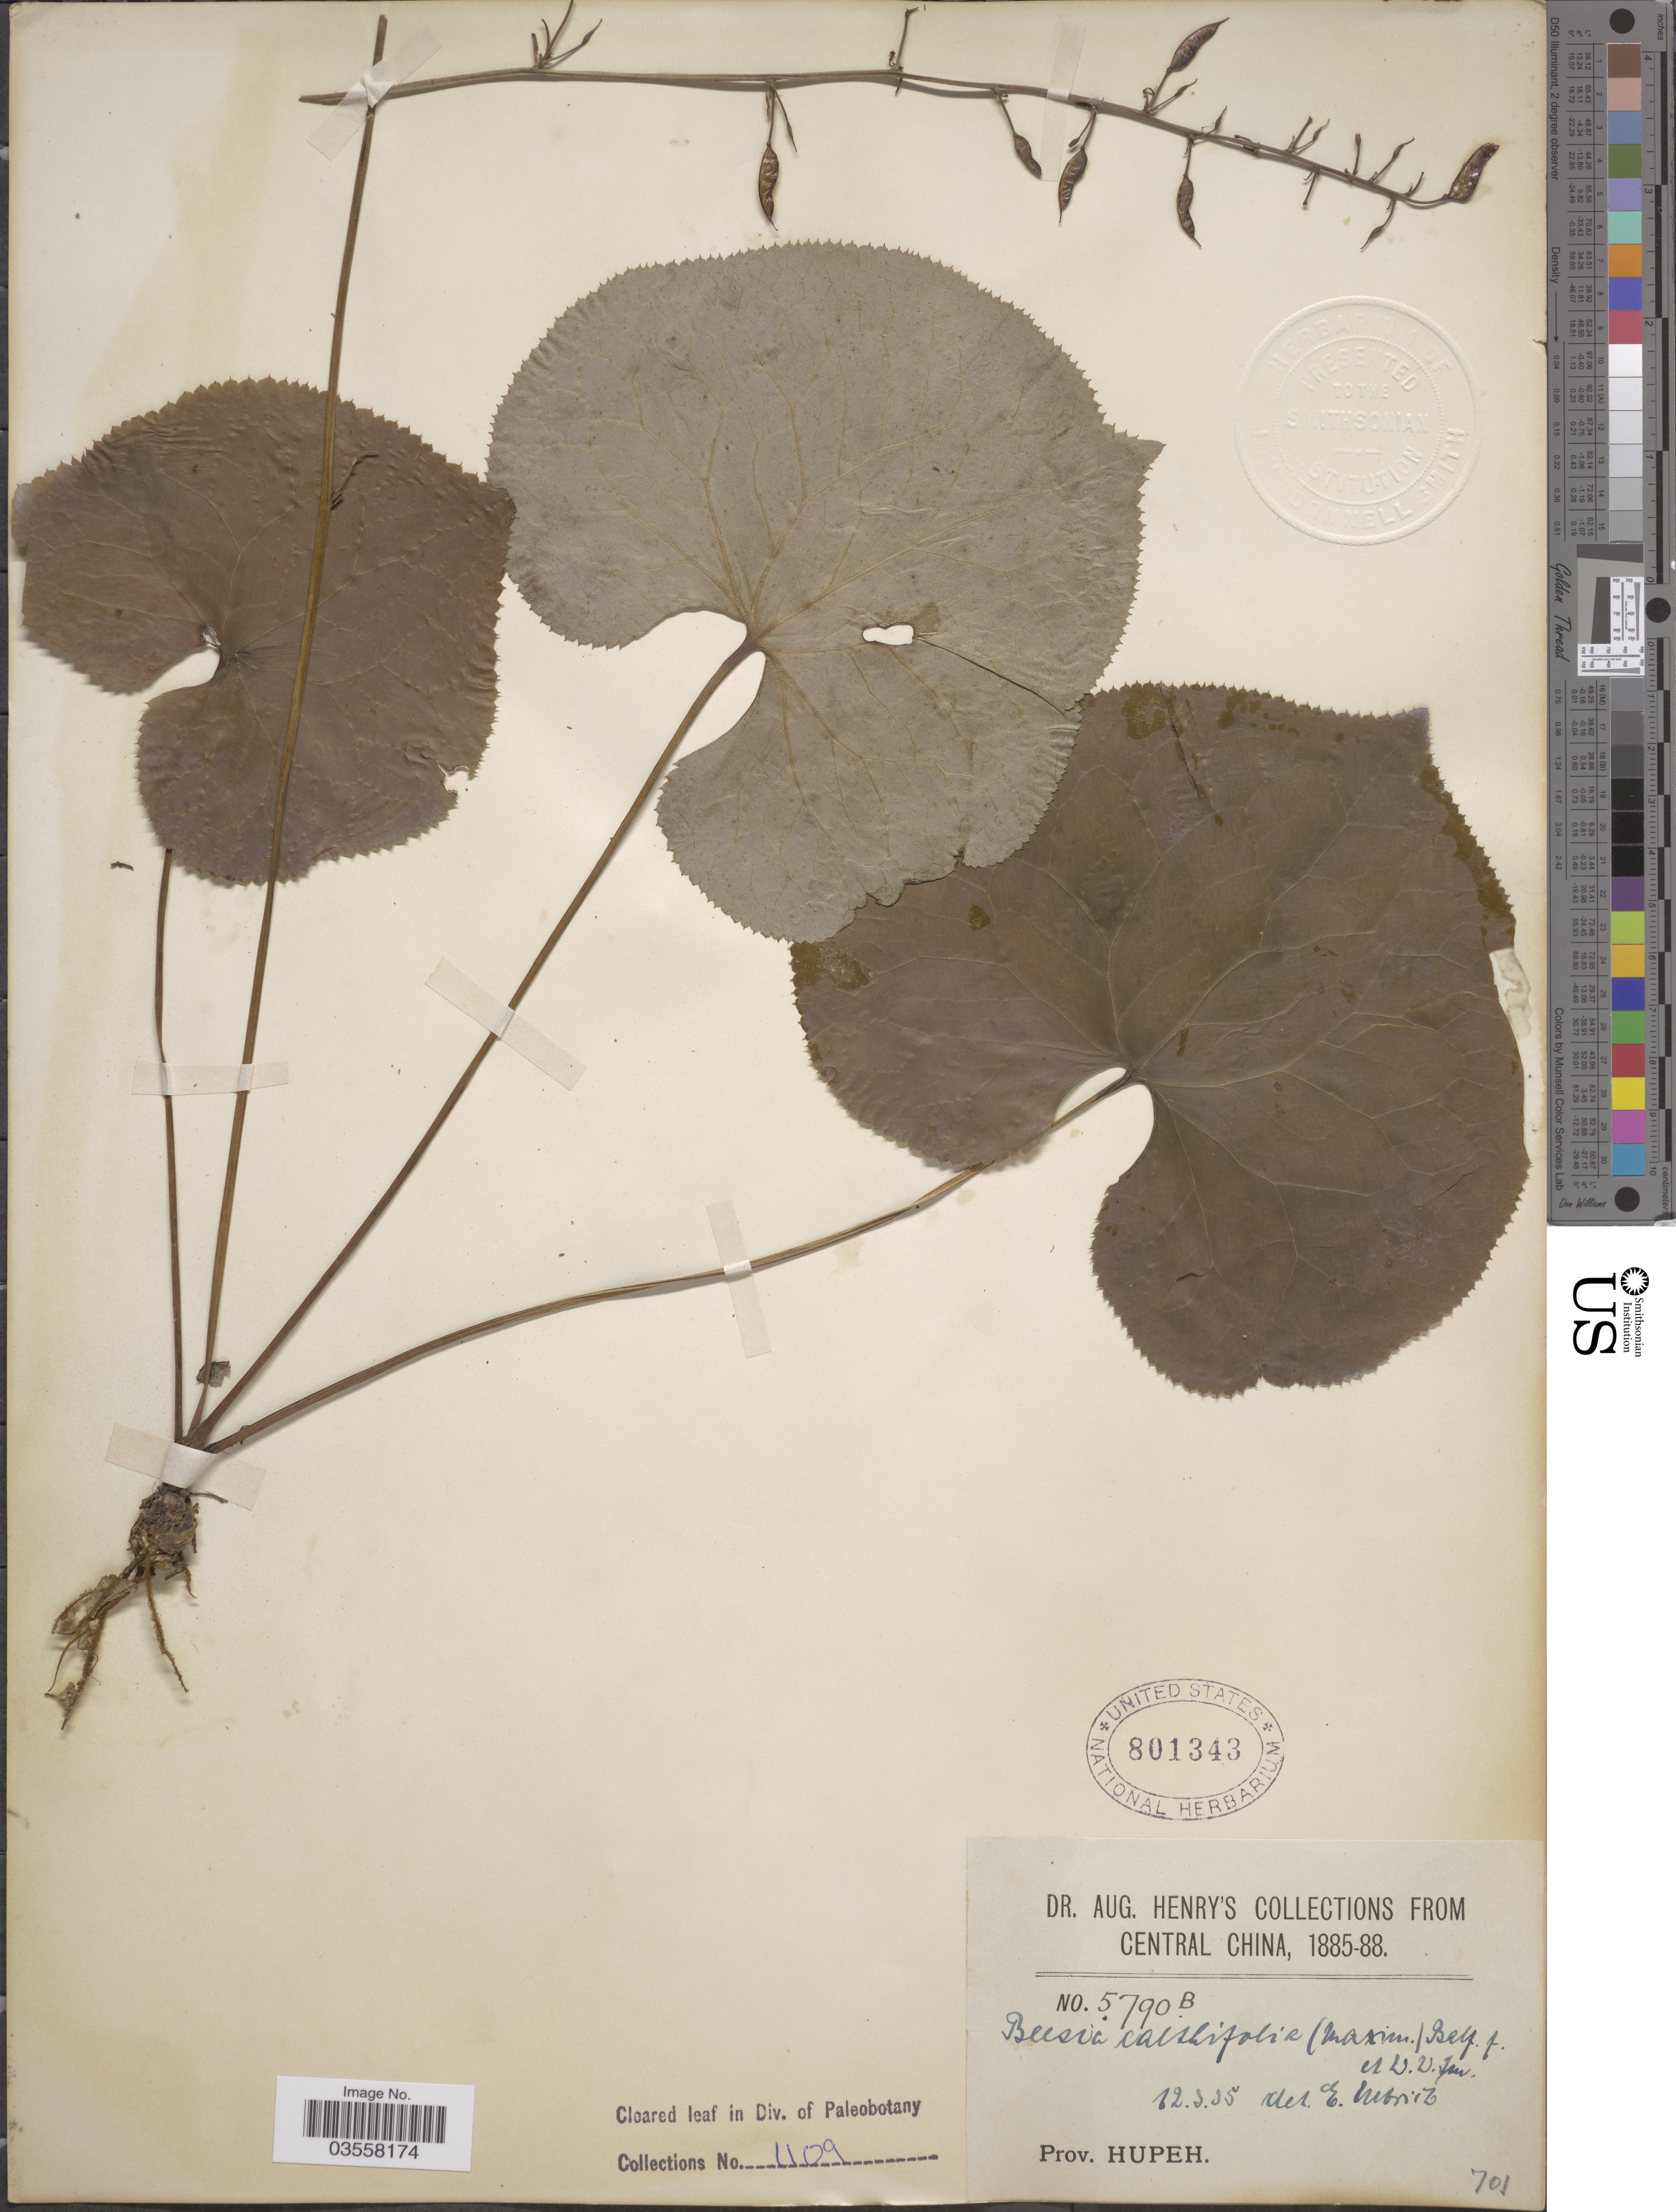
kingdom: Plantae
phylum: Tracheophyta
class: Magnoliopsida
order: Ranunculales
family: Ranunculaceae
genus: Beesia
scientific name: Beesia calthifolia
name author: (Maxim. ex Oliv.) Ulbr.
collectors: A. Henry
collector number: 5790 B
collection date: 1885/1888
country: China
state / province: Hubei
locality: Central China, Prov. Hupeh.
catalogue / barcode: US 801343